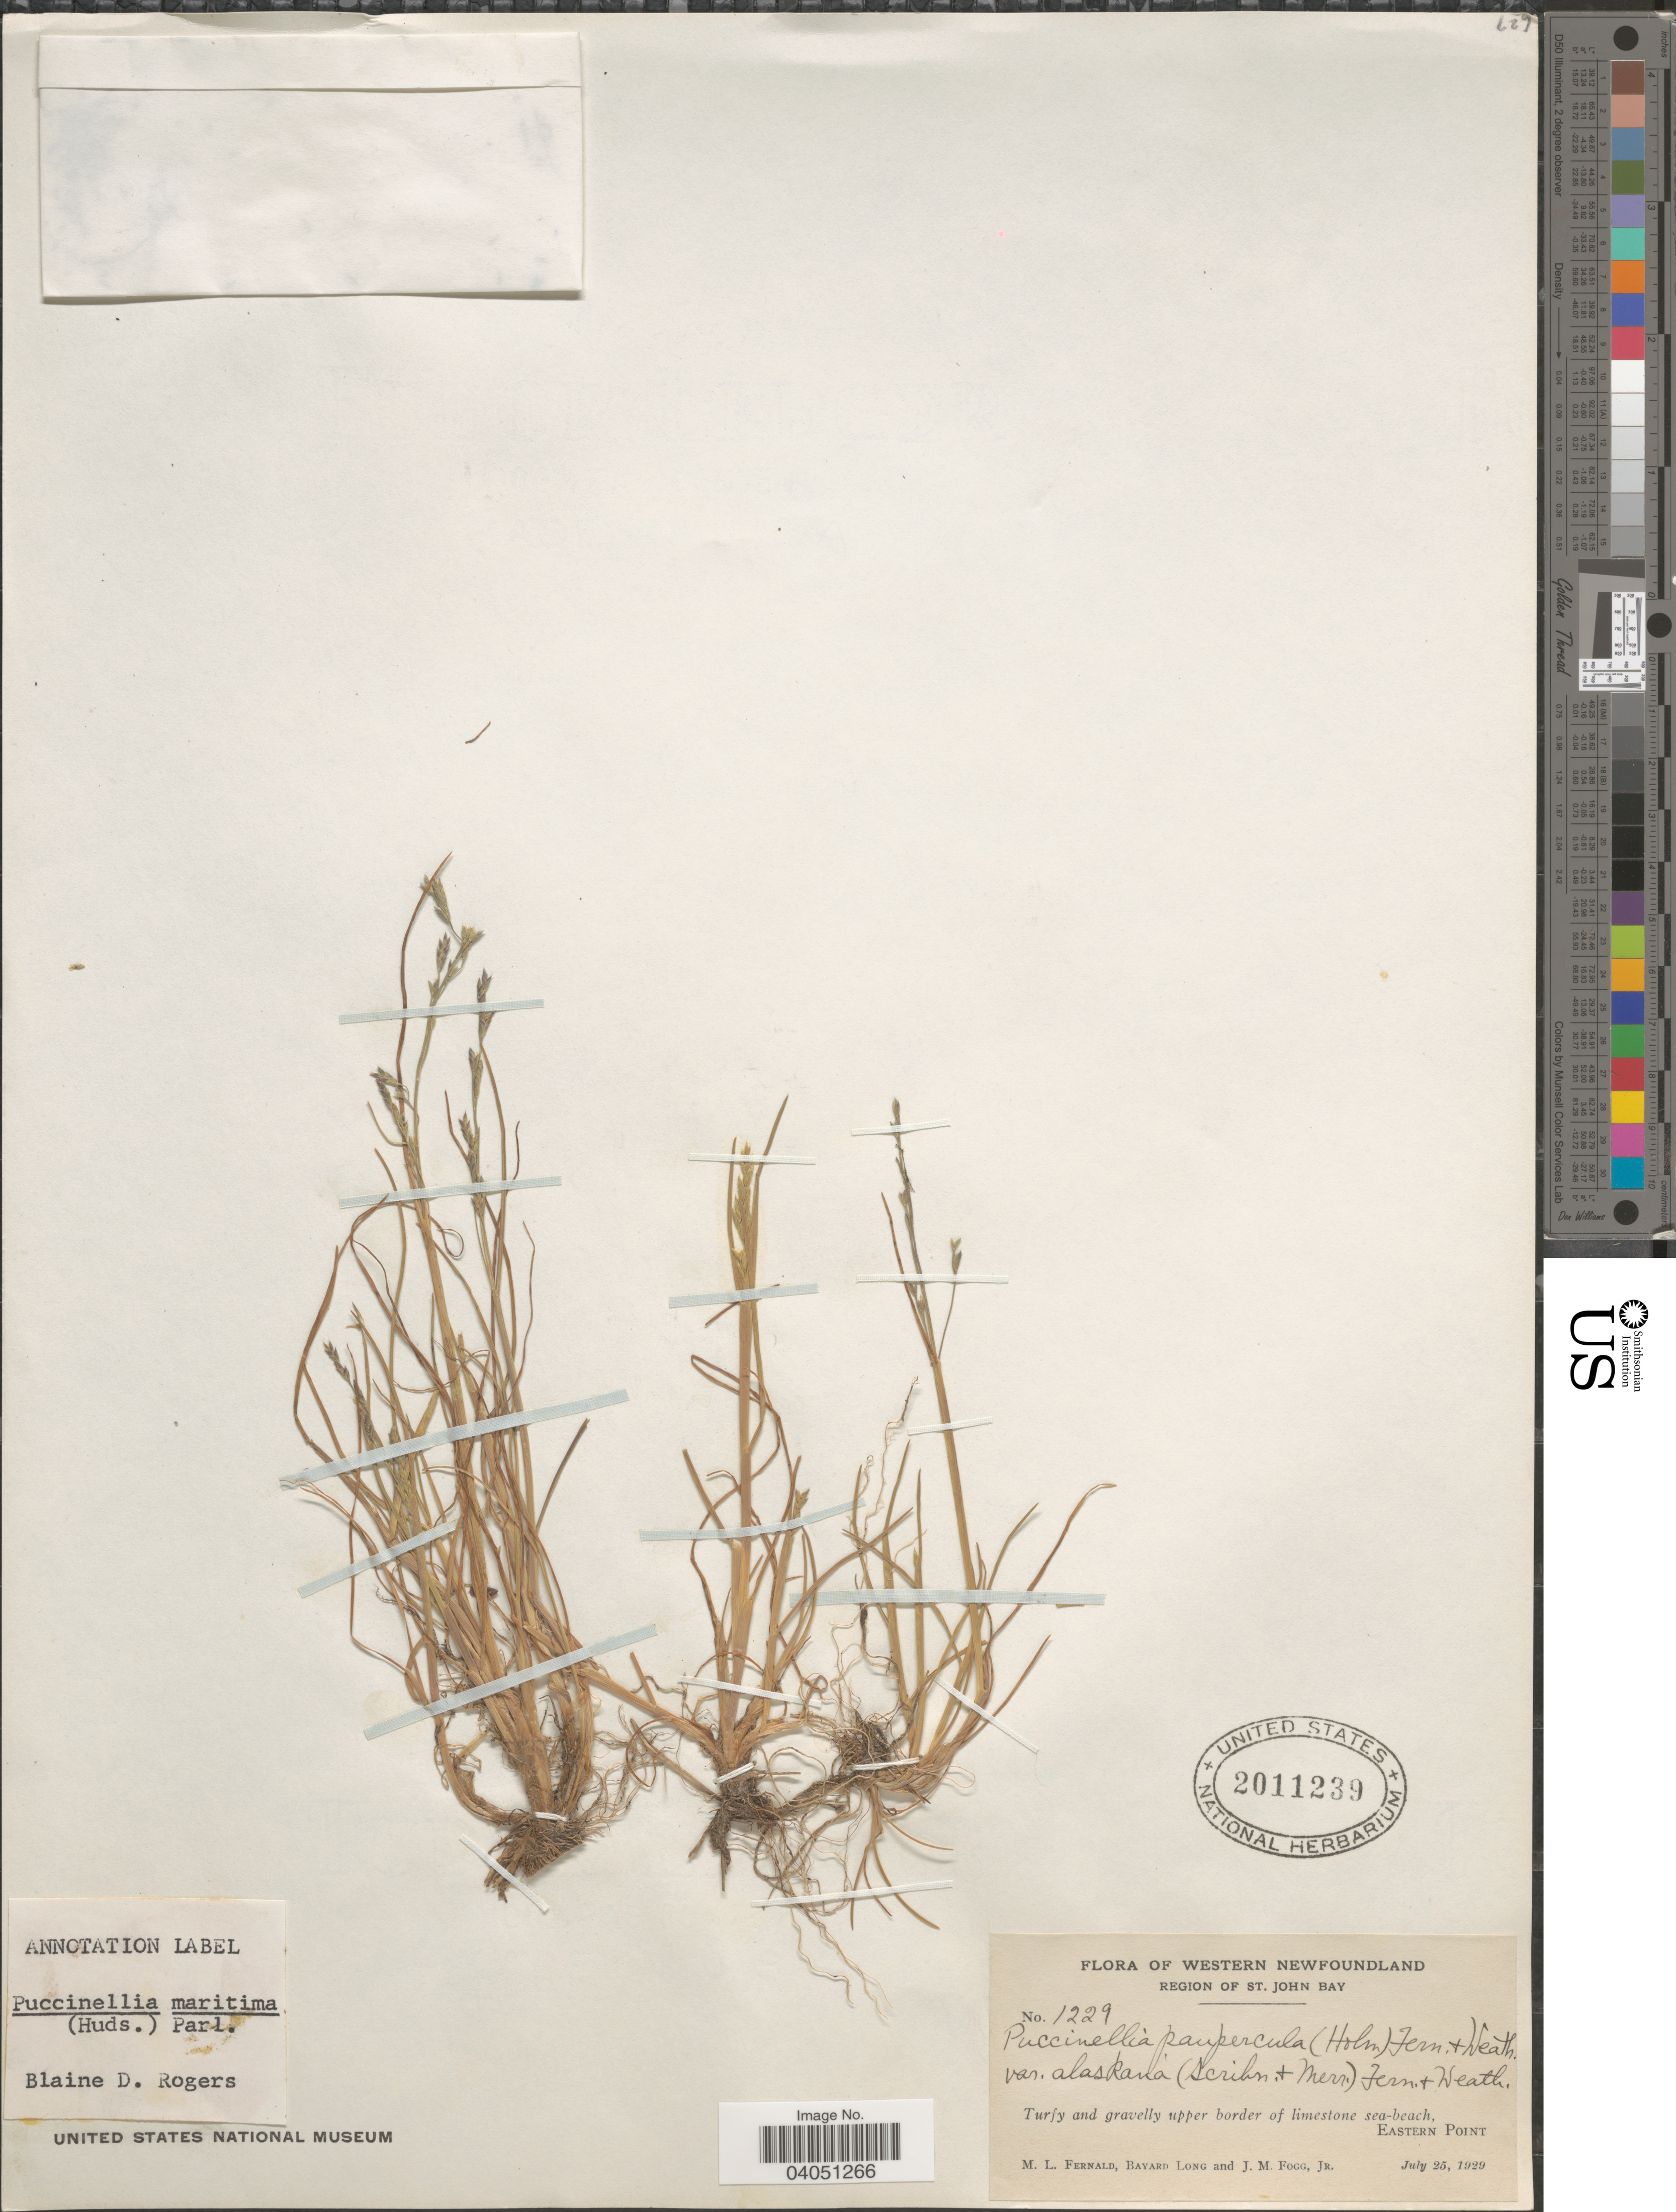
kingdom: Plantae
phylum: Tracheophyta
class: Liliopsida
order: Poales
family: Poaceae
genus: Puccinellia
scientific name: Puccinellia maritima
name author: (Huds.) Parl.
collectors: M. L. Fernald, B. Long & J. Fogg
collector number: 1229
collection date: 1929-07-25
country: Canada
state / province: Newfoundland and Labrador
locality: Western Newfoundland. Region of St. John Bay. Upper border of limestone sea-beach, Eastern Point.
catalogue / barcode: US 2011239